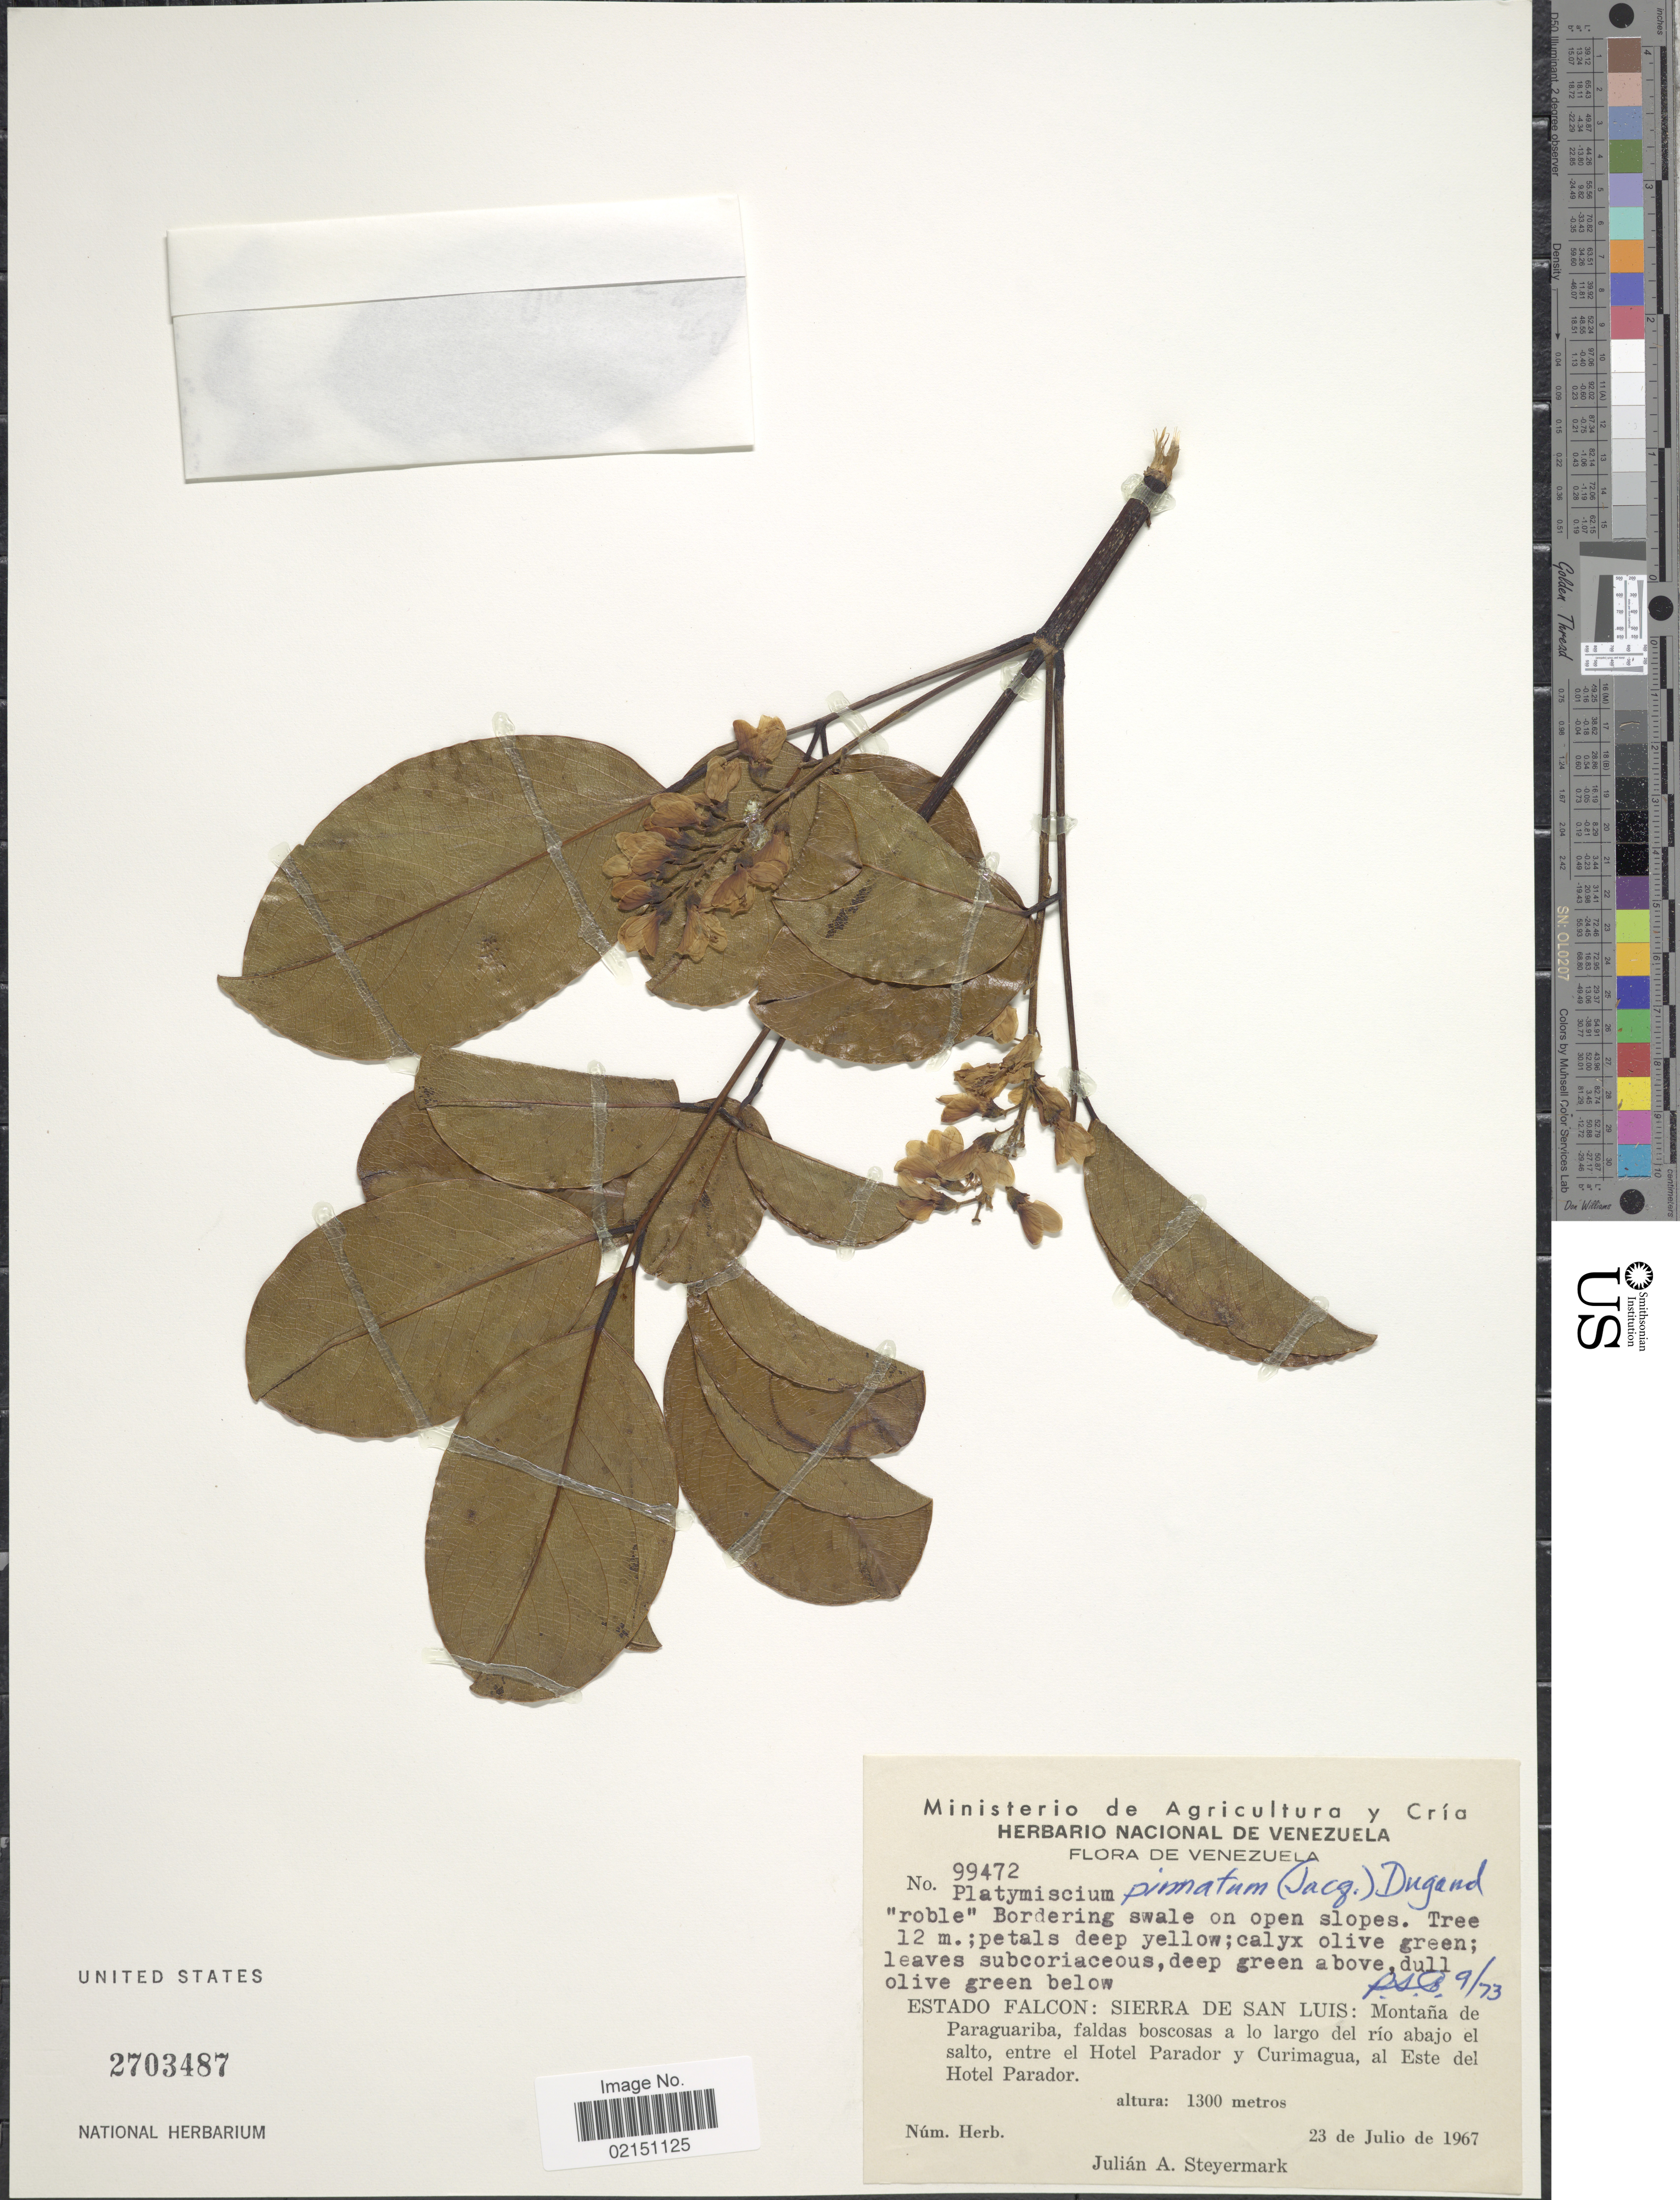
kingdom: Plantae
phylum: Tracheophyta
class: Magnoliopsida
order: Fabales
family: Fabaceae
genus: Platymiscium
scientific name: Platymiscium pinnatum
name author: (Jacq.) Dugand G.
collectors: J. Steyermark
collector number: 99472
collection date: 1967-07-23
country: Venezuela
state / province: Falcón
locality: Sierra de San Luis: Montana de Paraguariba, faldas boscosas a lo largo del rio abajo el salto, entre el Hotel Parador y Curimagua, al Este del Hotel Parador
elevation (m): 1300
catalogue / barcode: US 2703487